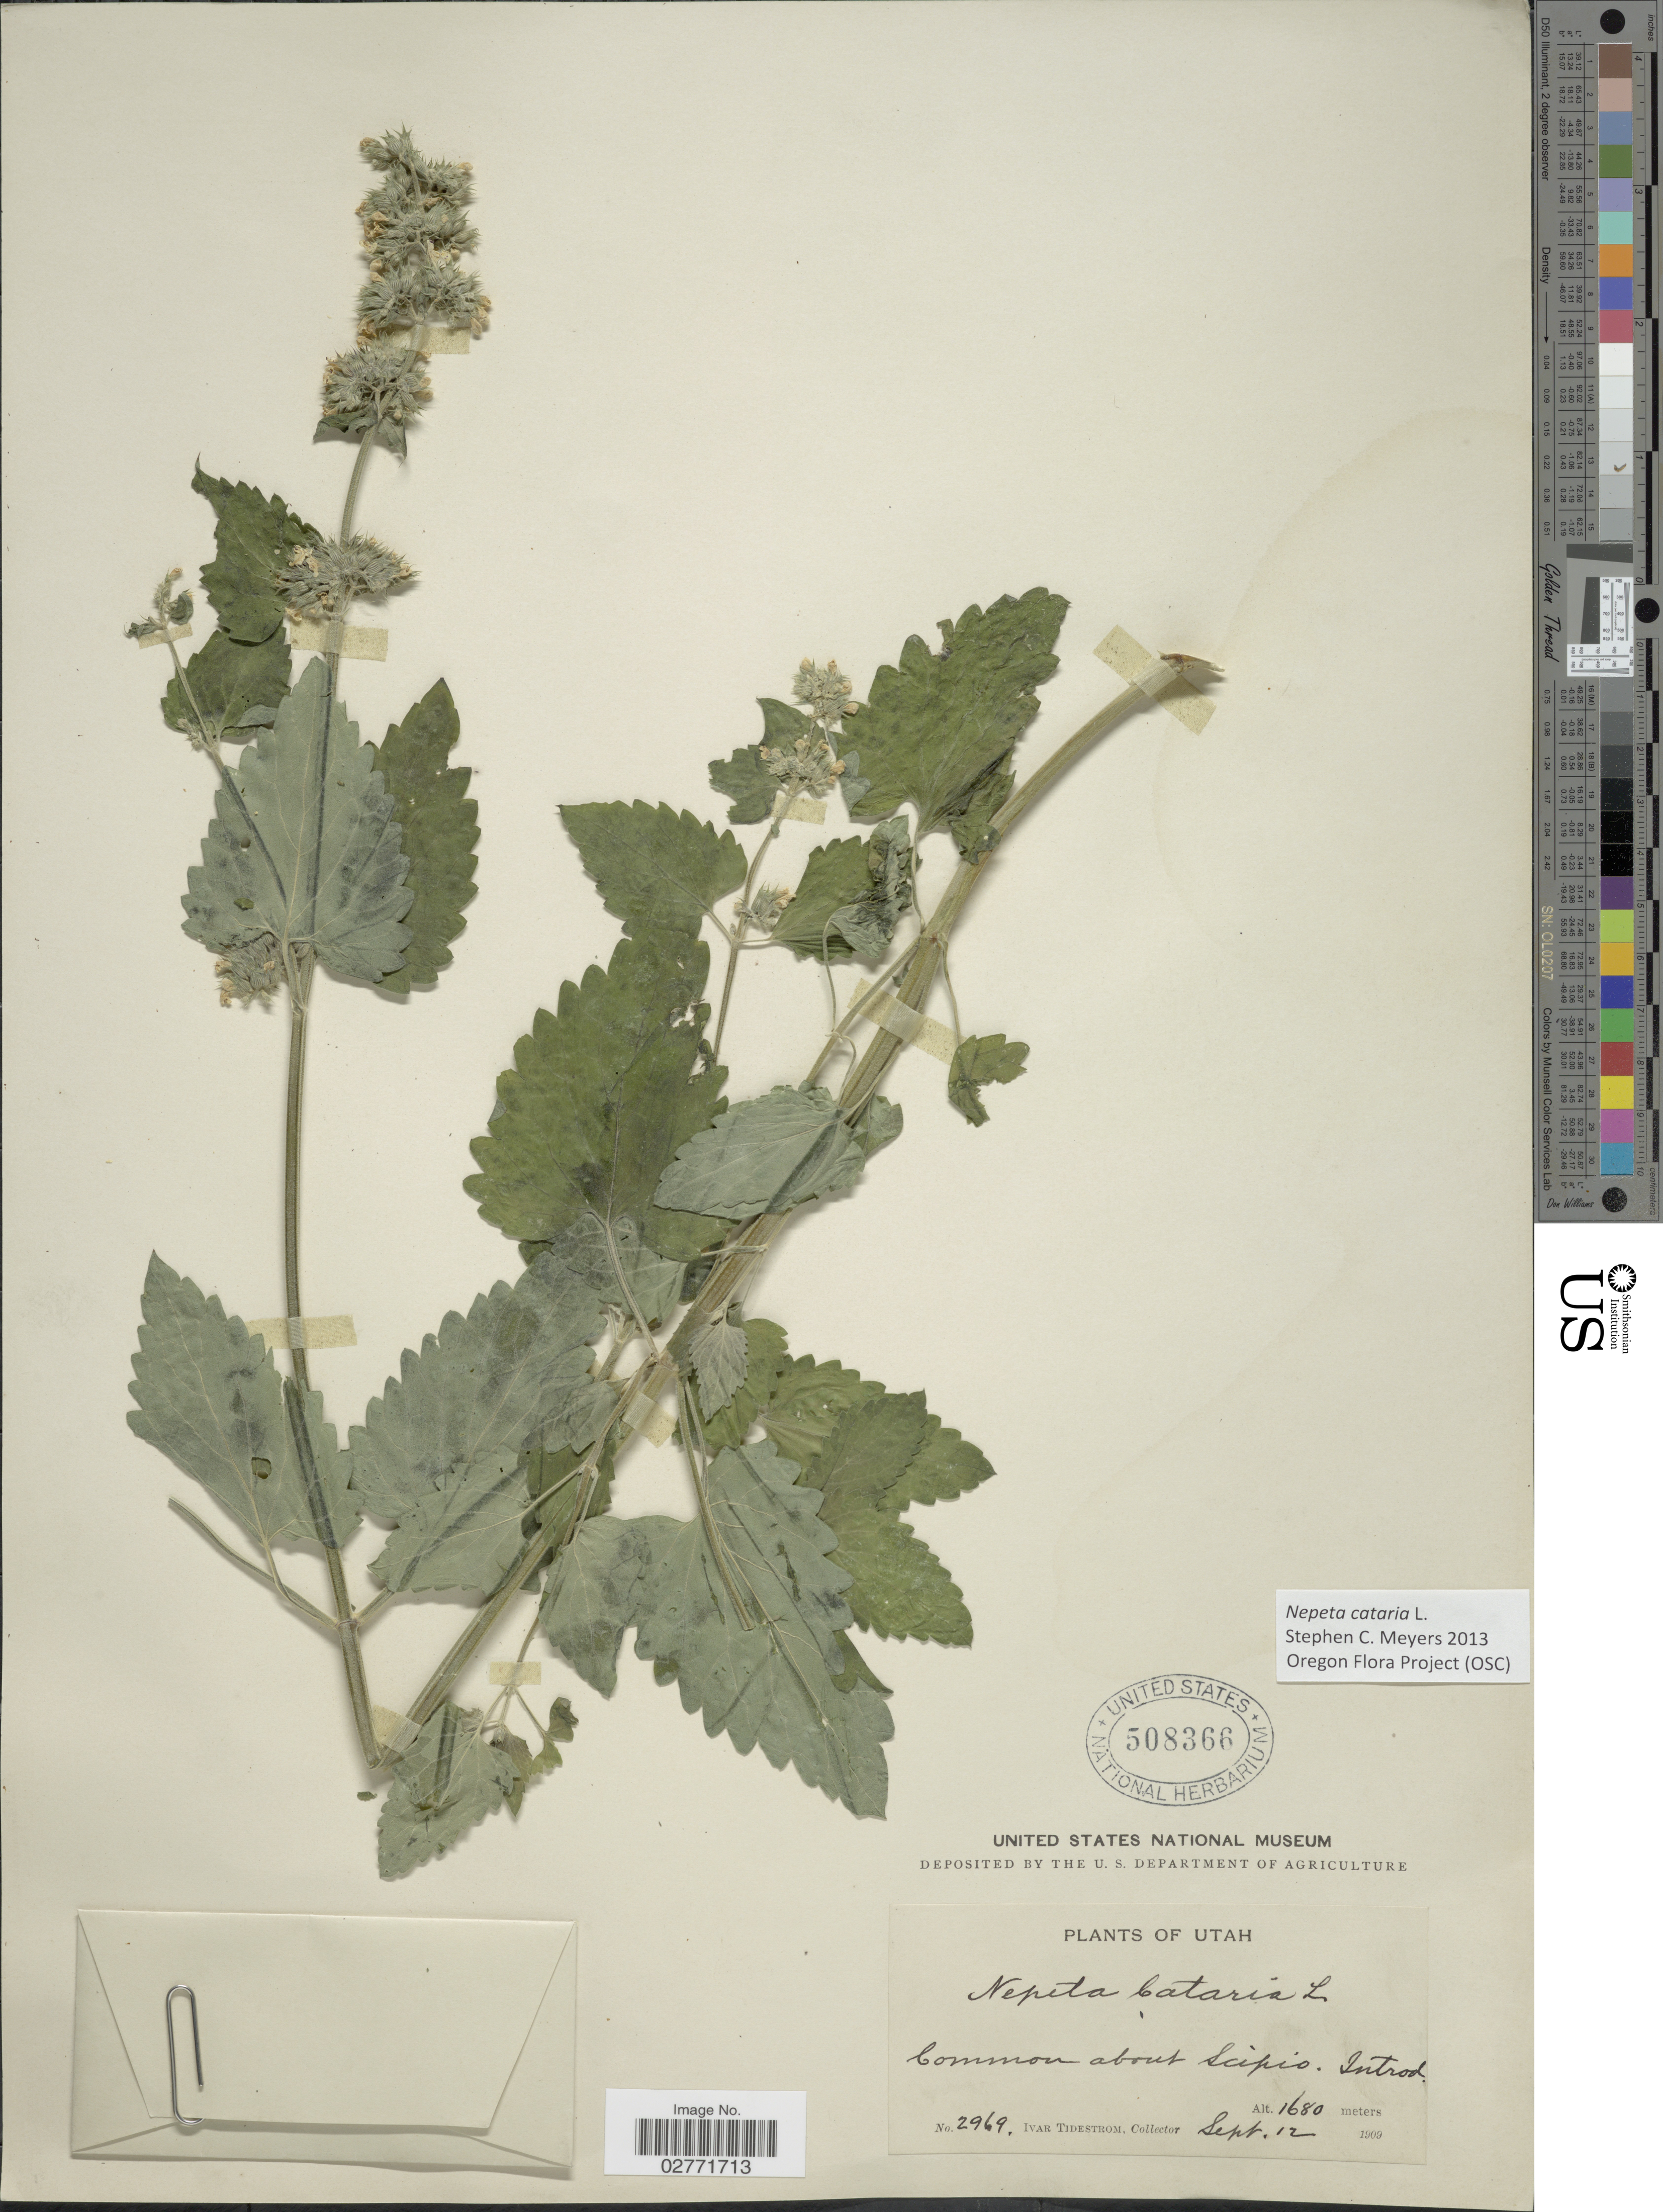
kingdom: Plantae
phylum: Tracheophyta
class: Magnoliopsida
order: Lamiales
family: Lamiaceae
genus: Nepeta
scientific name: Nepeta cataria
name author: L.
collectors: I. F. Tidestrom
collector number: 2969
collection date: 1909-09-12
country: United States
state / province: Utah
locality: Common about Scipio. Introd.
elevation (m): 1680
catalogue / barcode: US 508366